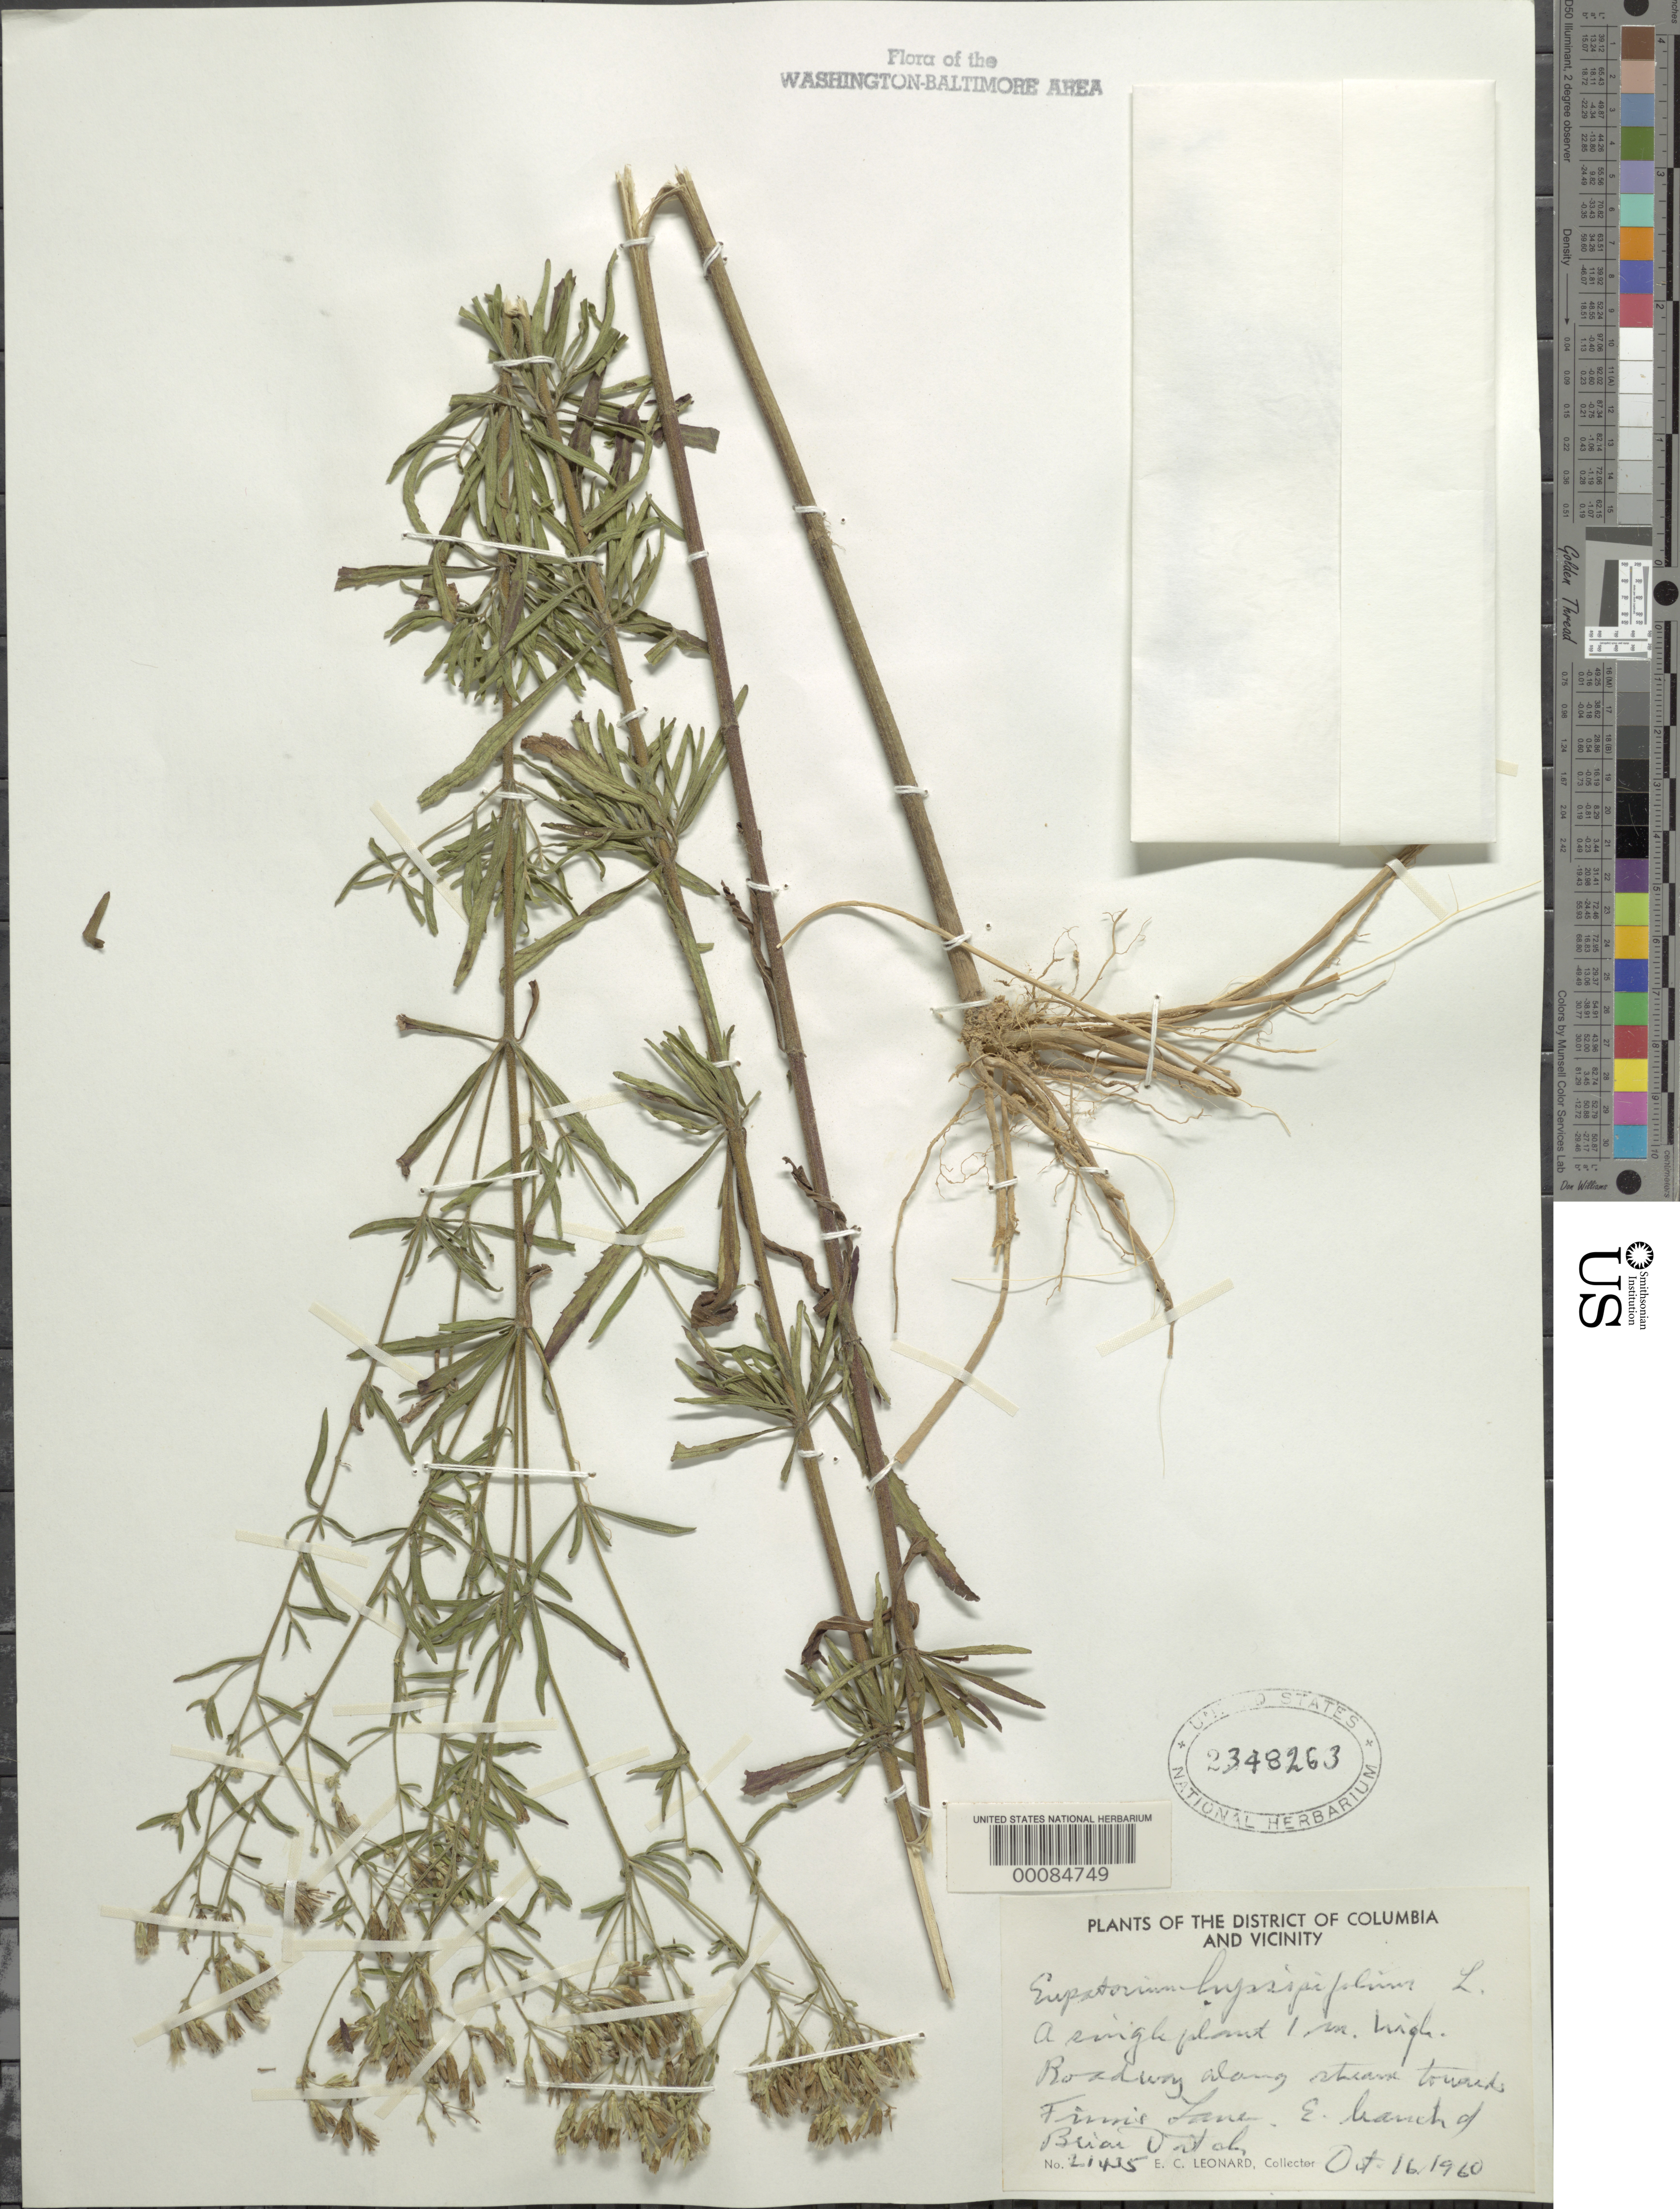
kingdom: Plantae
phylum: Tracheophyta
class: Magnoliopsida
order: Asterales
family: Asteraceae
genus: Eupatorium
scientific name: Eupatorium hyssopifolium var. typica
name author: L.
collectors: E. C. Leonard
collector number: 21435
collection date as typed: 16 Oct 1960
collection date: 1960-10-16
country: United States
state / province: Maryland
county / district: Prince George's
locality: East Branch Briar Ditch, toward Finns Lane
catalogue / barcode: US 2348263